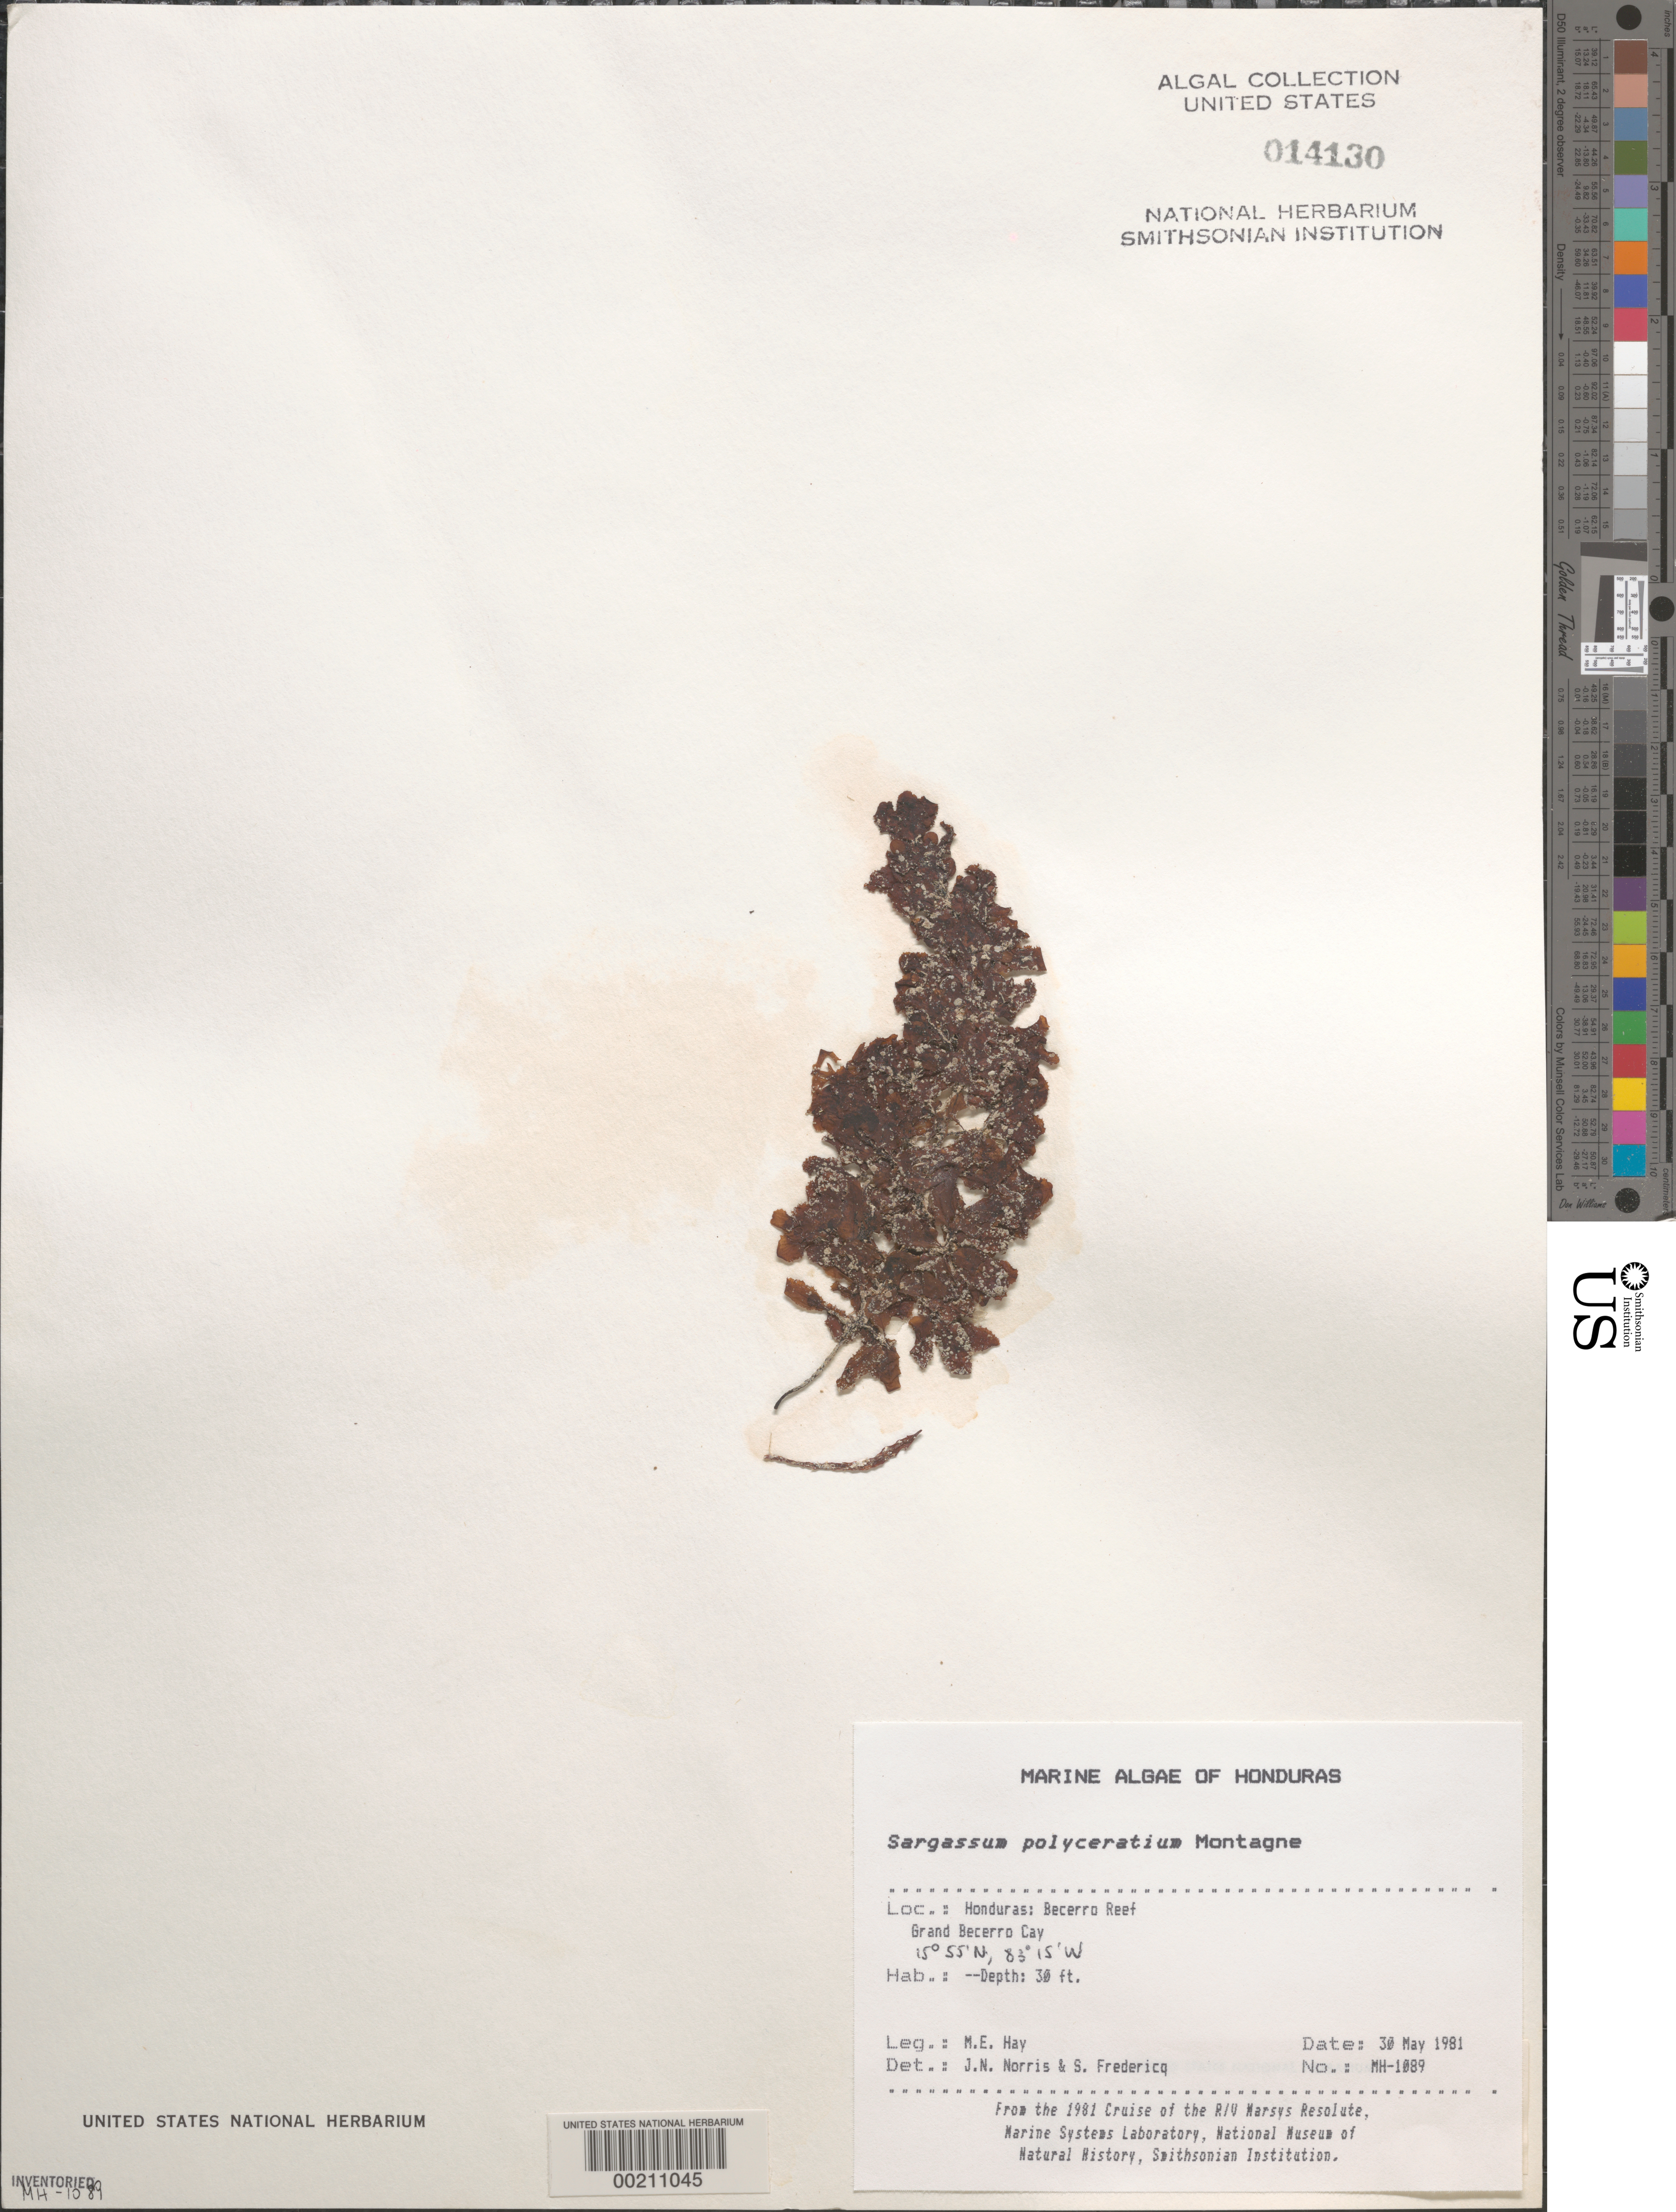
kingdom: Chromista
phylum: Ochrophyta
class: Phaeophyceae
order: Fucales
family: Sargassaceae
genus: Sargassum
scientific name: Sargassum polyceratium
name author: Mont.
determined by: Norris, J. N.; Fredericq, S.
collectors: M. E. Hay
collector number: MEH-1089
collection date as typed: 30 May 1981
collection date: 1981-05-30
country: Honduras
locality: Becerro reef, grand becerro cay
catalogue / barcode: US 14130